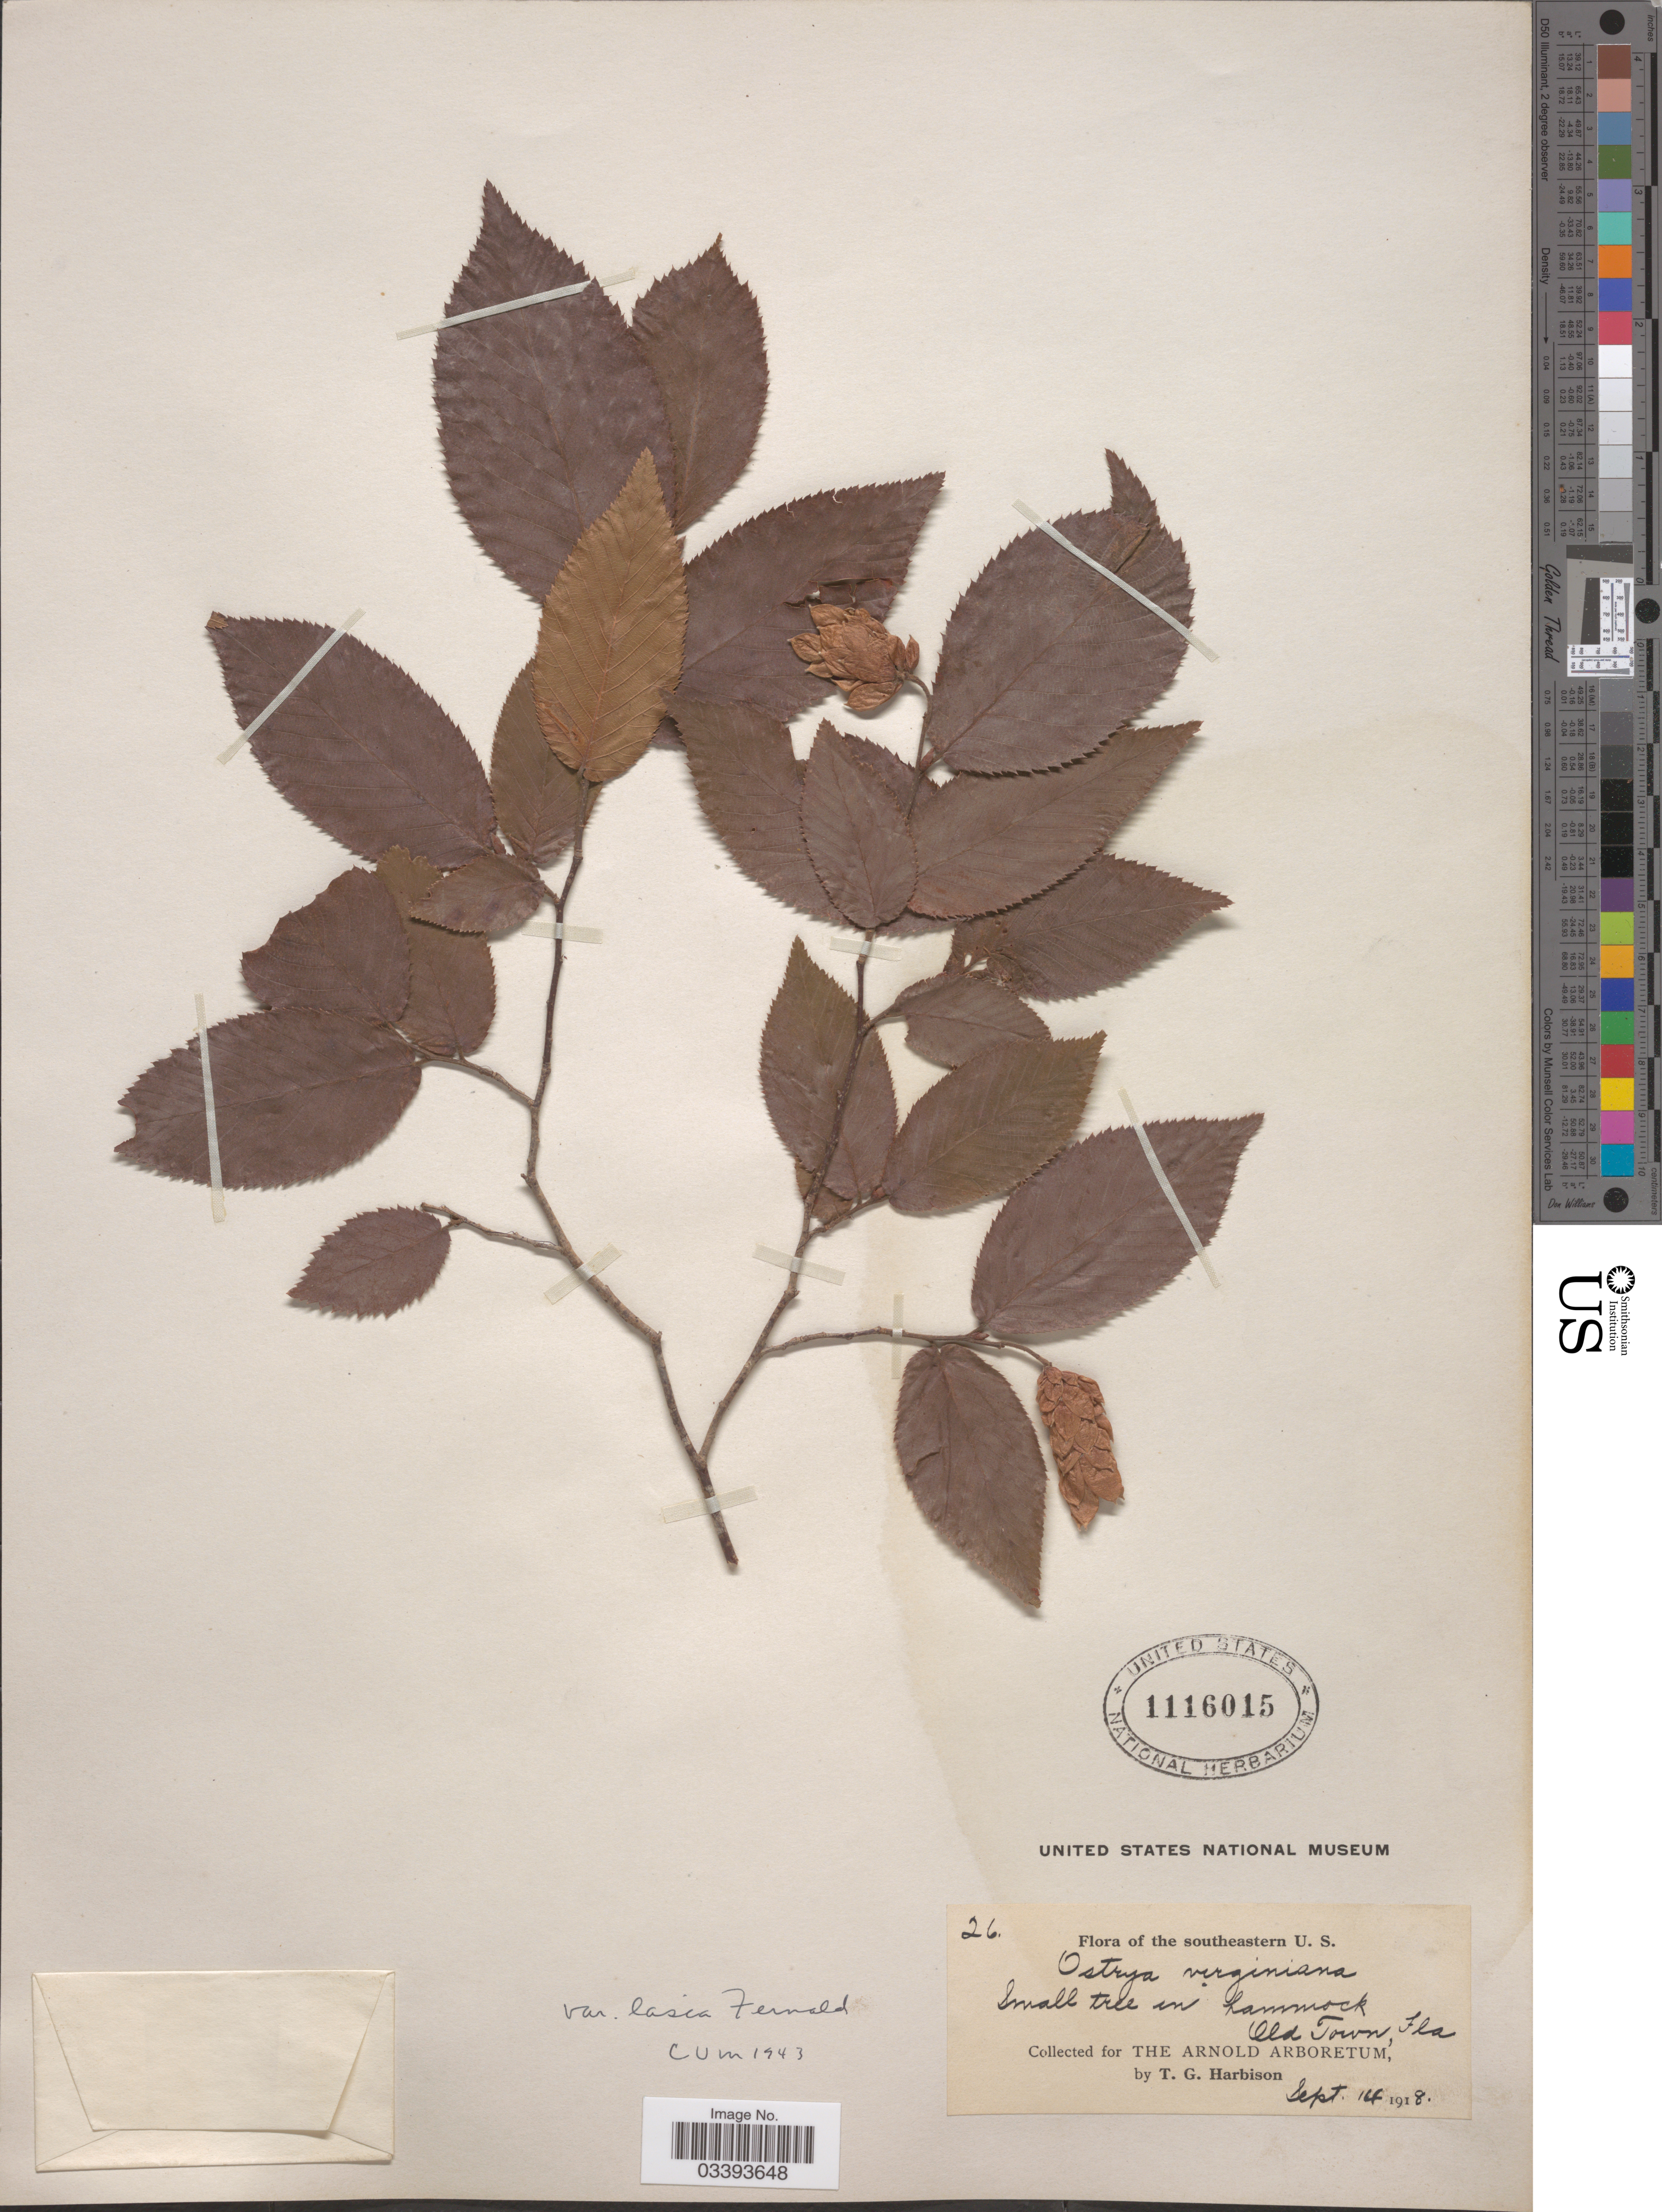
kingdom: Plantae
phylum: Tracheophyta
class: Magnoliopsida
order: Fagales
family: Betulaceae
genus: Ostrya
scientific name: Ostrya virginiana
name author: (Mill.) K. Koch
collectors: T. Harbison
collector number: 26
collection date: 1918-09-14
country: United States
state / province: Florida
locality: Southeastern U.S. Old Town, Fla.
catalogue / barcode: US 1116015